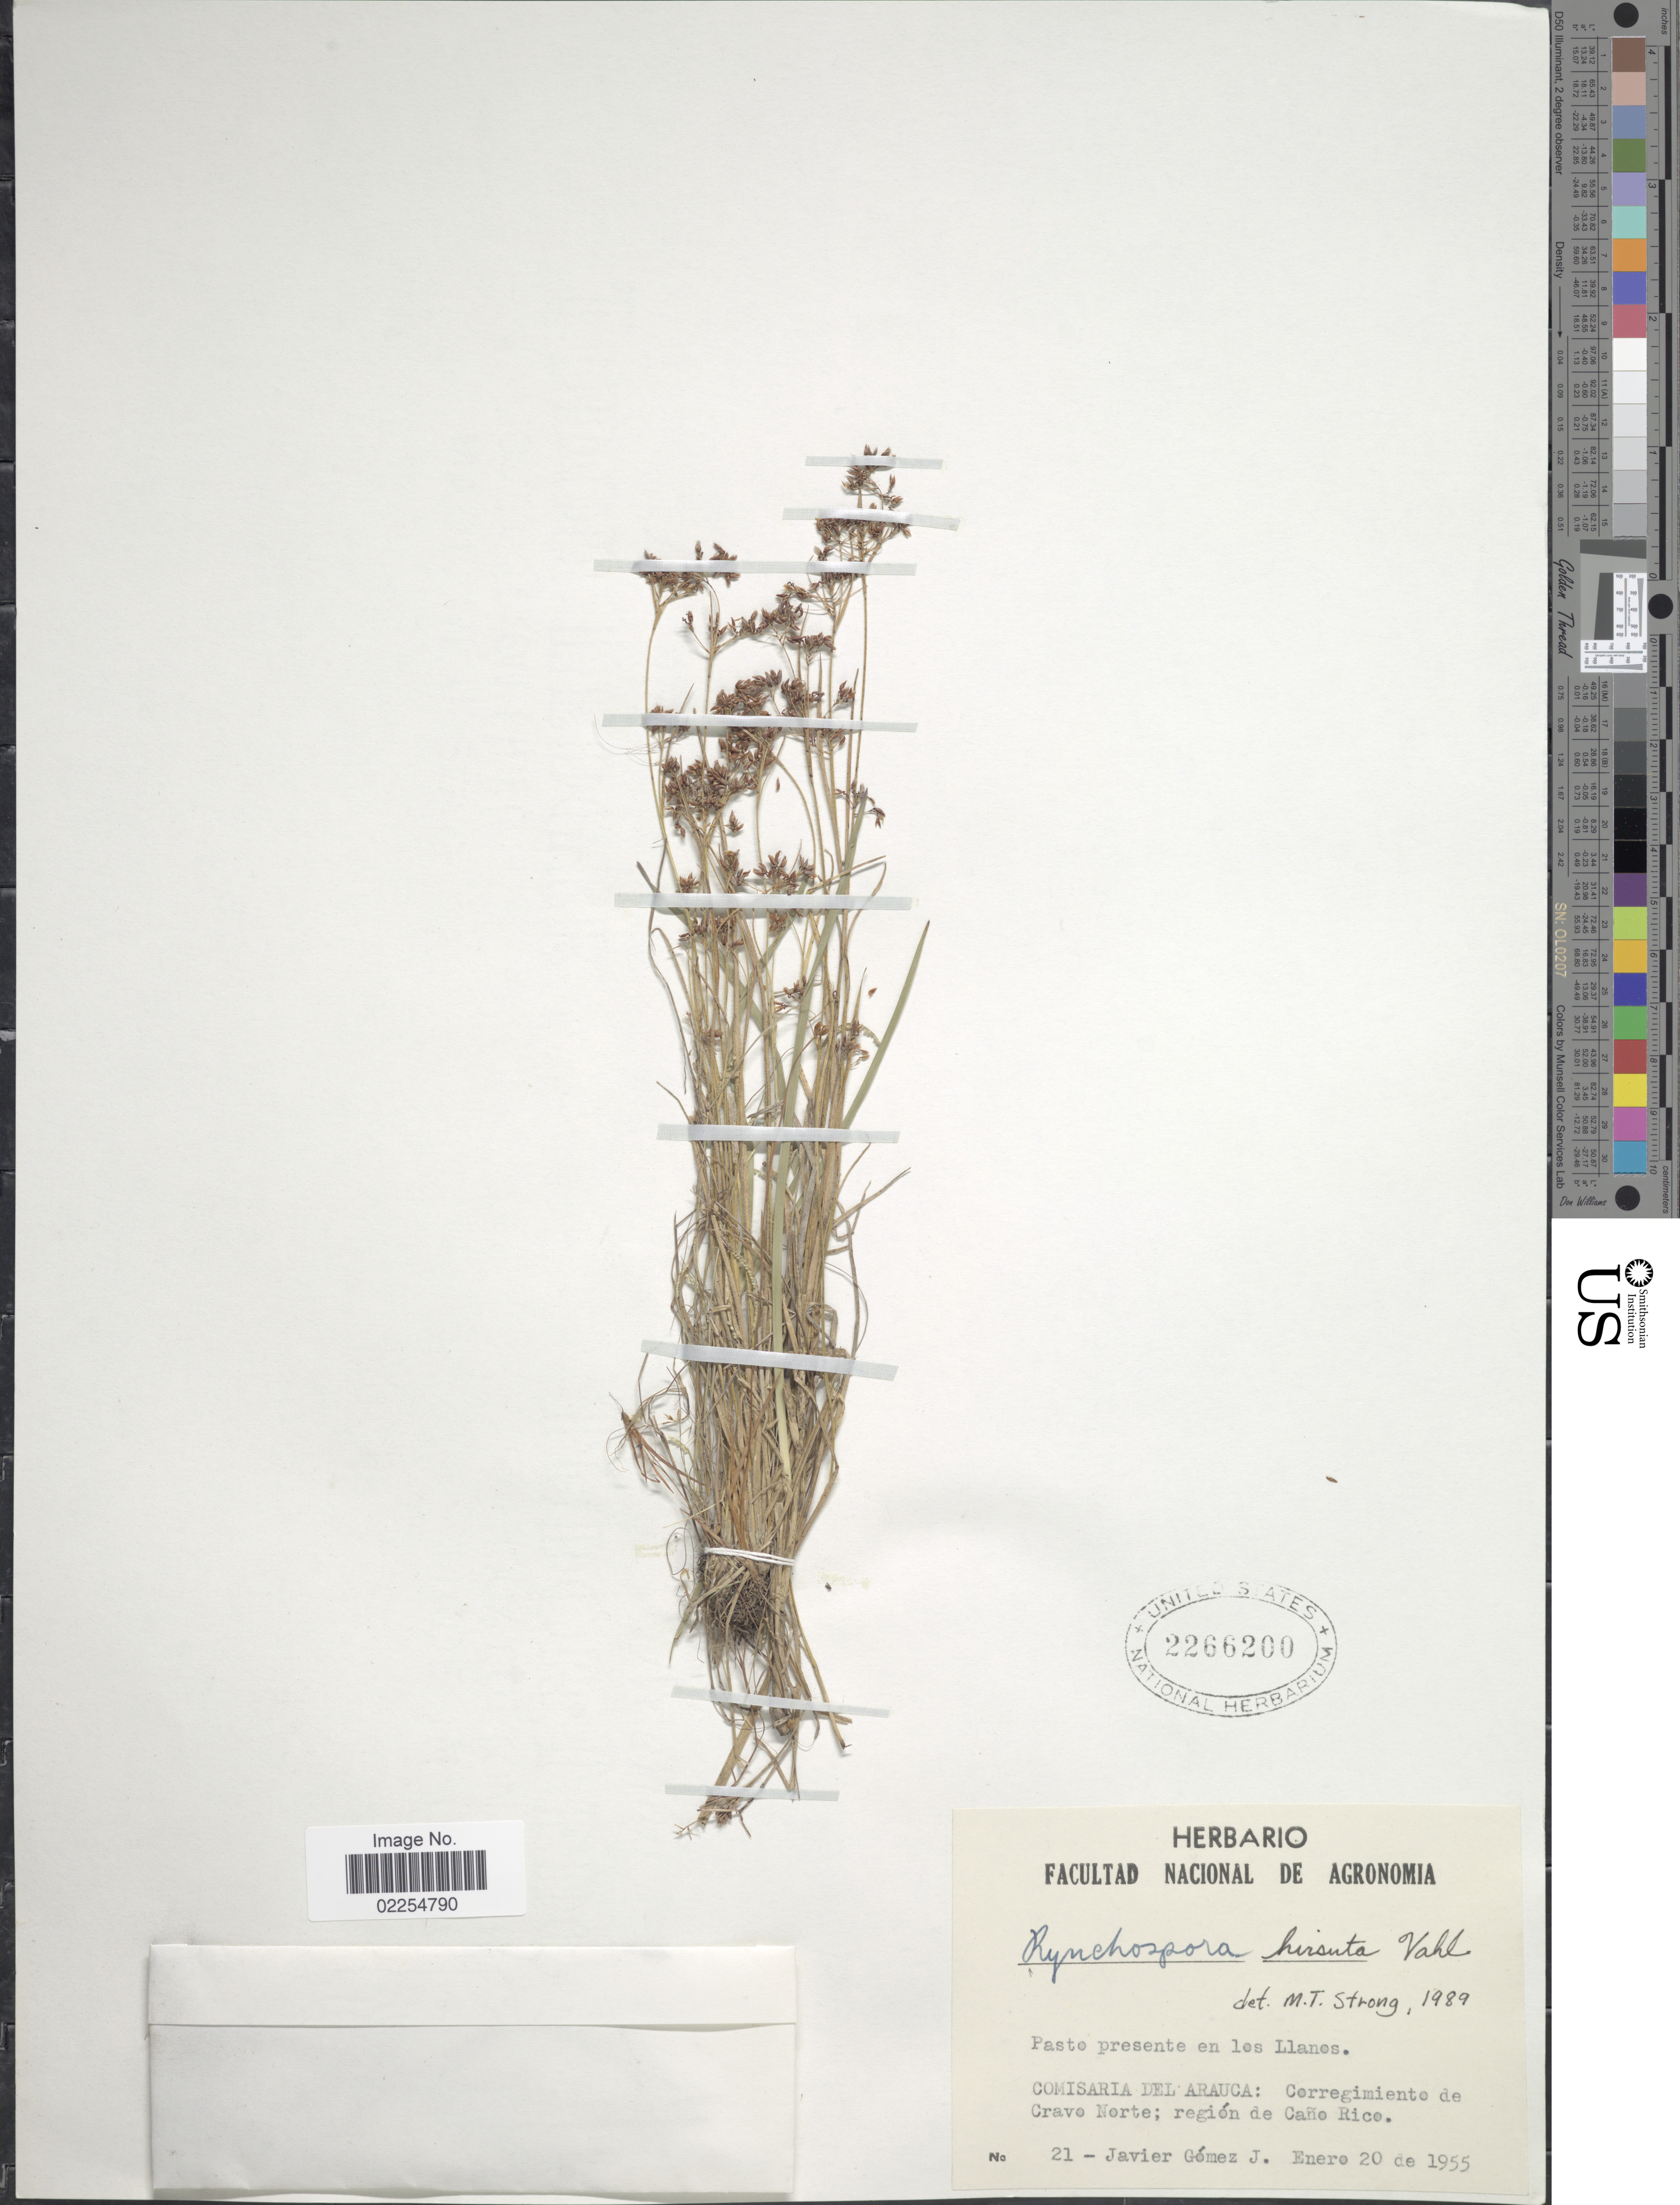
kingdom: Plantae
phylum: Tracheophyta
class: Liliopsida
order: Poales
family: Cyperaceae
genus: Rhynchospora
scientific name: Rhynchospora hirsuta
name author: (Vahl) Vahl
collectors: G. Javier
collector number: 21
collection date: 1955-01-20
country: Colombia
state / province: Arauca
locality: En los Llanos, Corregimiento de Cravo Norte, region de Cano Rico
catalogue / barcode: US 2266200